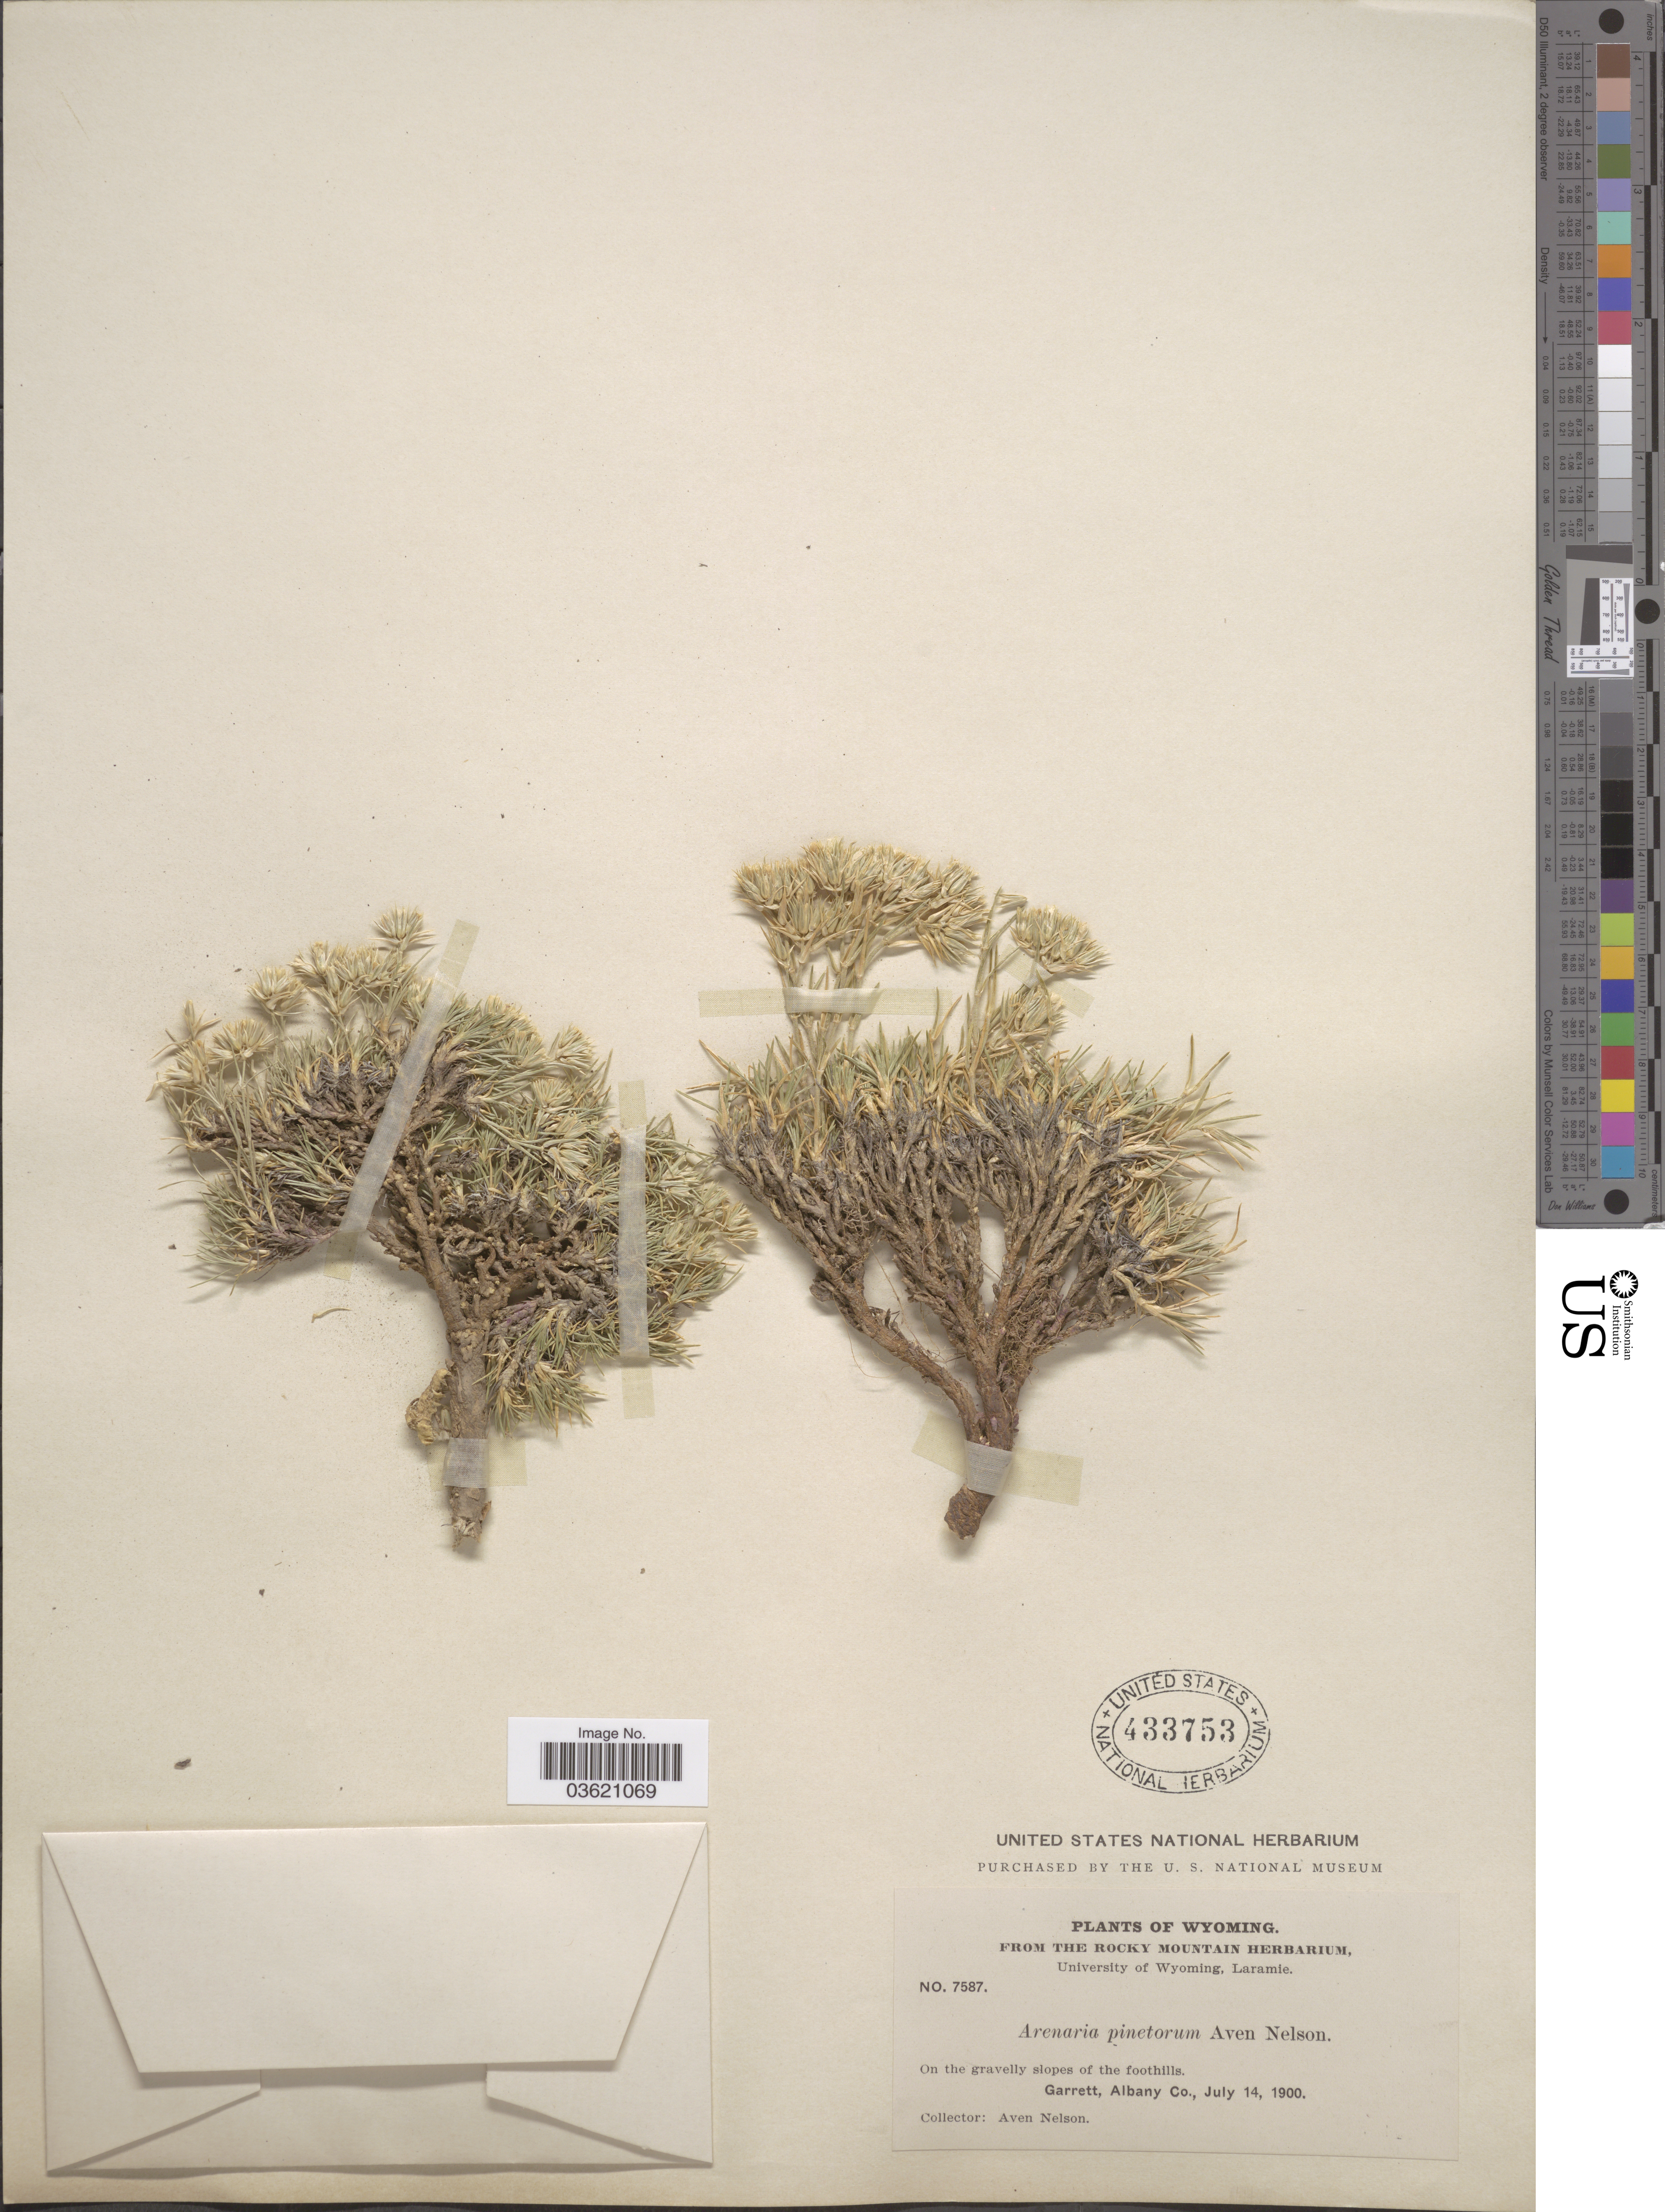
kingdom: Plantae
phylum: Tracheophyta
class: Magnoliopsida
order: Caryophyllales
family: Caryophyllaceae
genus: Eremogone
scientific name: Eremogone hookeri var. pinetorum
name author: (A. Nelson) Dorn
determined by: Strong, Mark T., (BOT), Smithsonian Institution - National Museum of Natural History (UNITED STATES)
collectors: A. Nelson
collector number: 7587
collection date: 1900-07-14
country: United States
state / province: Wyoming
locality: Garrett, Albany Co.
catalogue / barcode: US 433753